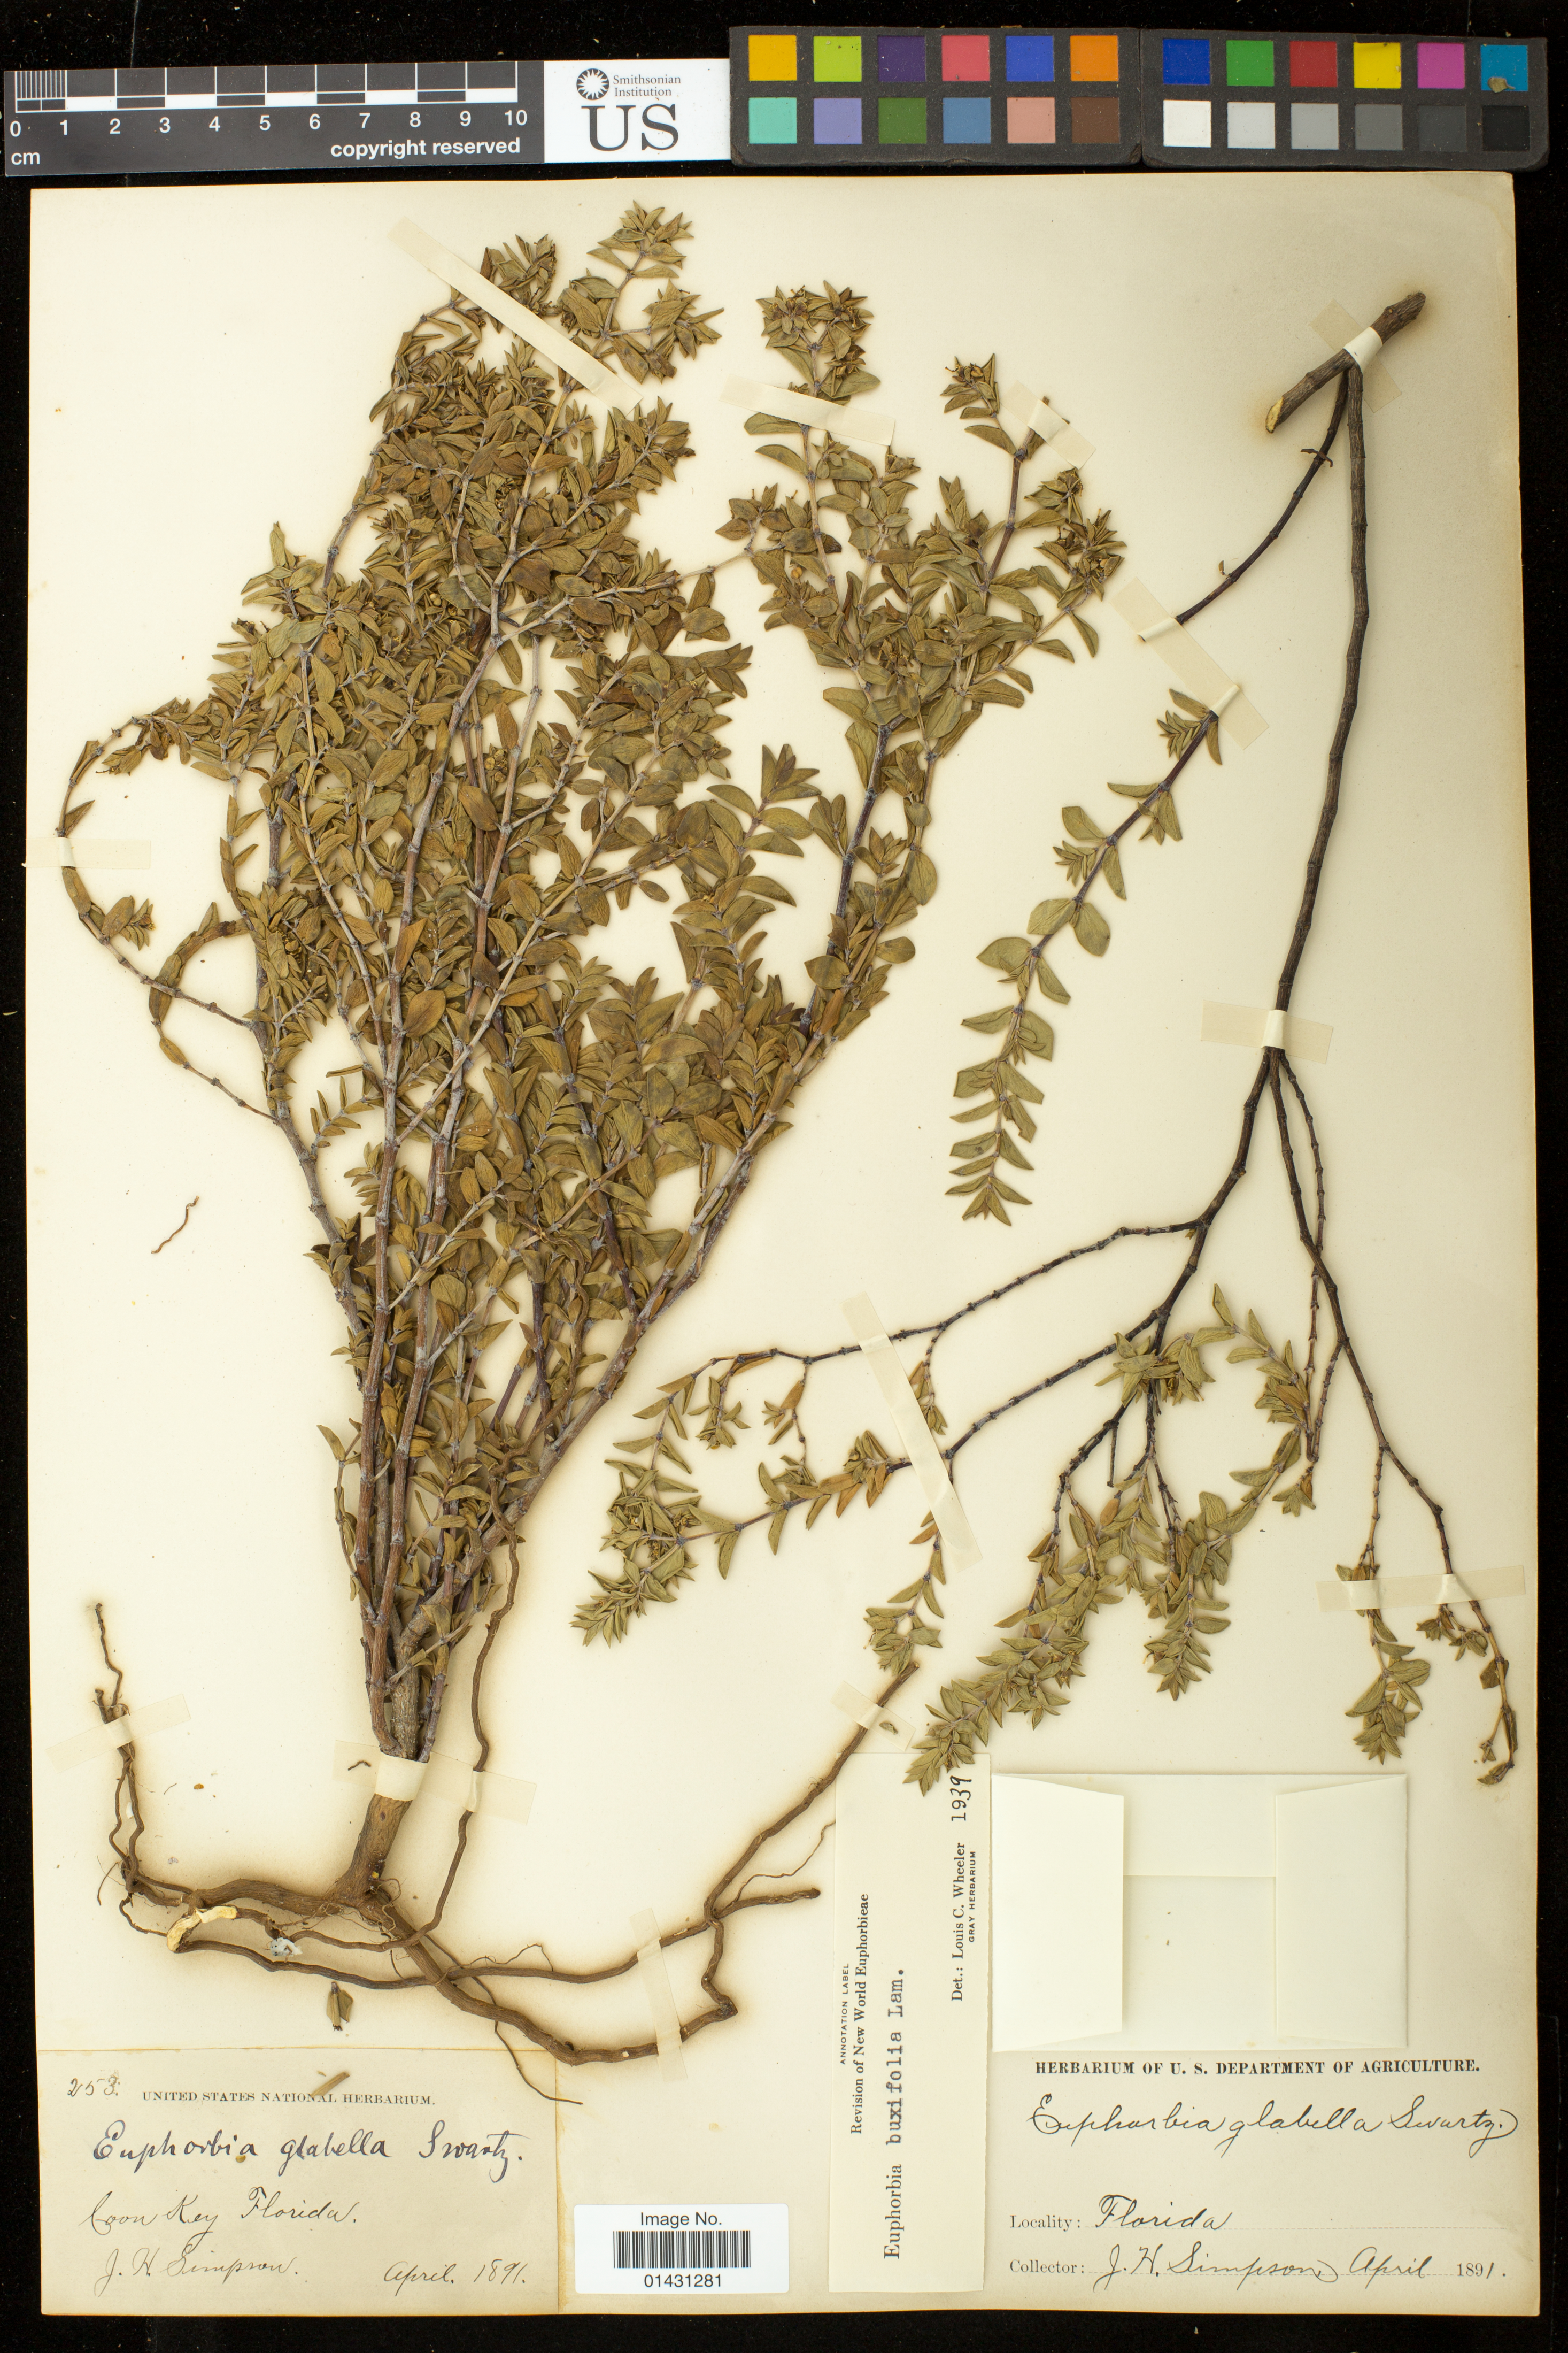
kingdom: Plantae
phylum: Tracheophyta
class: Magnoliopsida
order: Malpighiales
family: Euphorbiaceae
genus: Euphorbia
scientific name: Euphorbia mesembryanthemifolia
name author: Jacq.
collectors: J. H. Simpson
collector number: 253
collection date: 1891-04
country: United States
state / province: Florida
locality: Coon Key